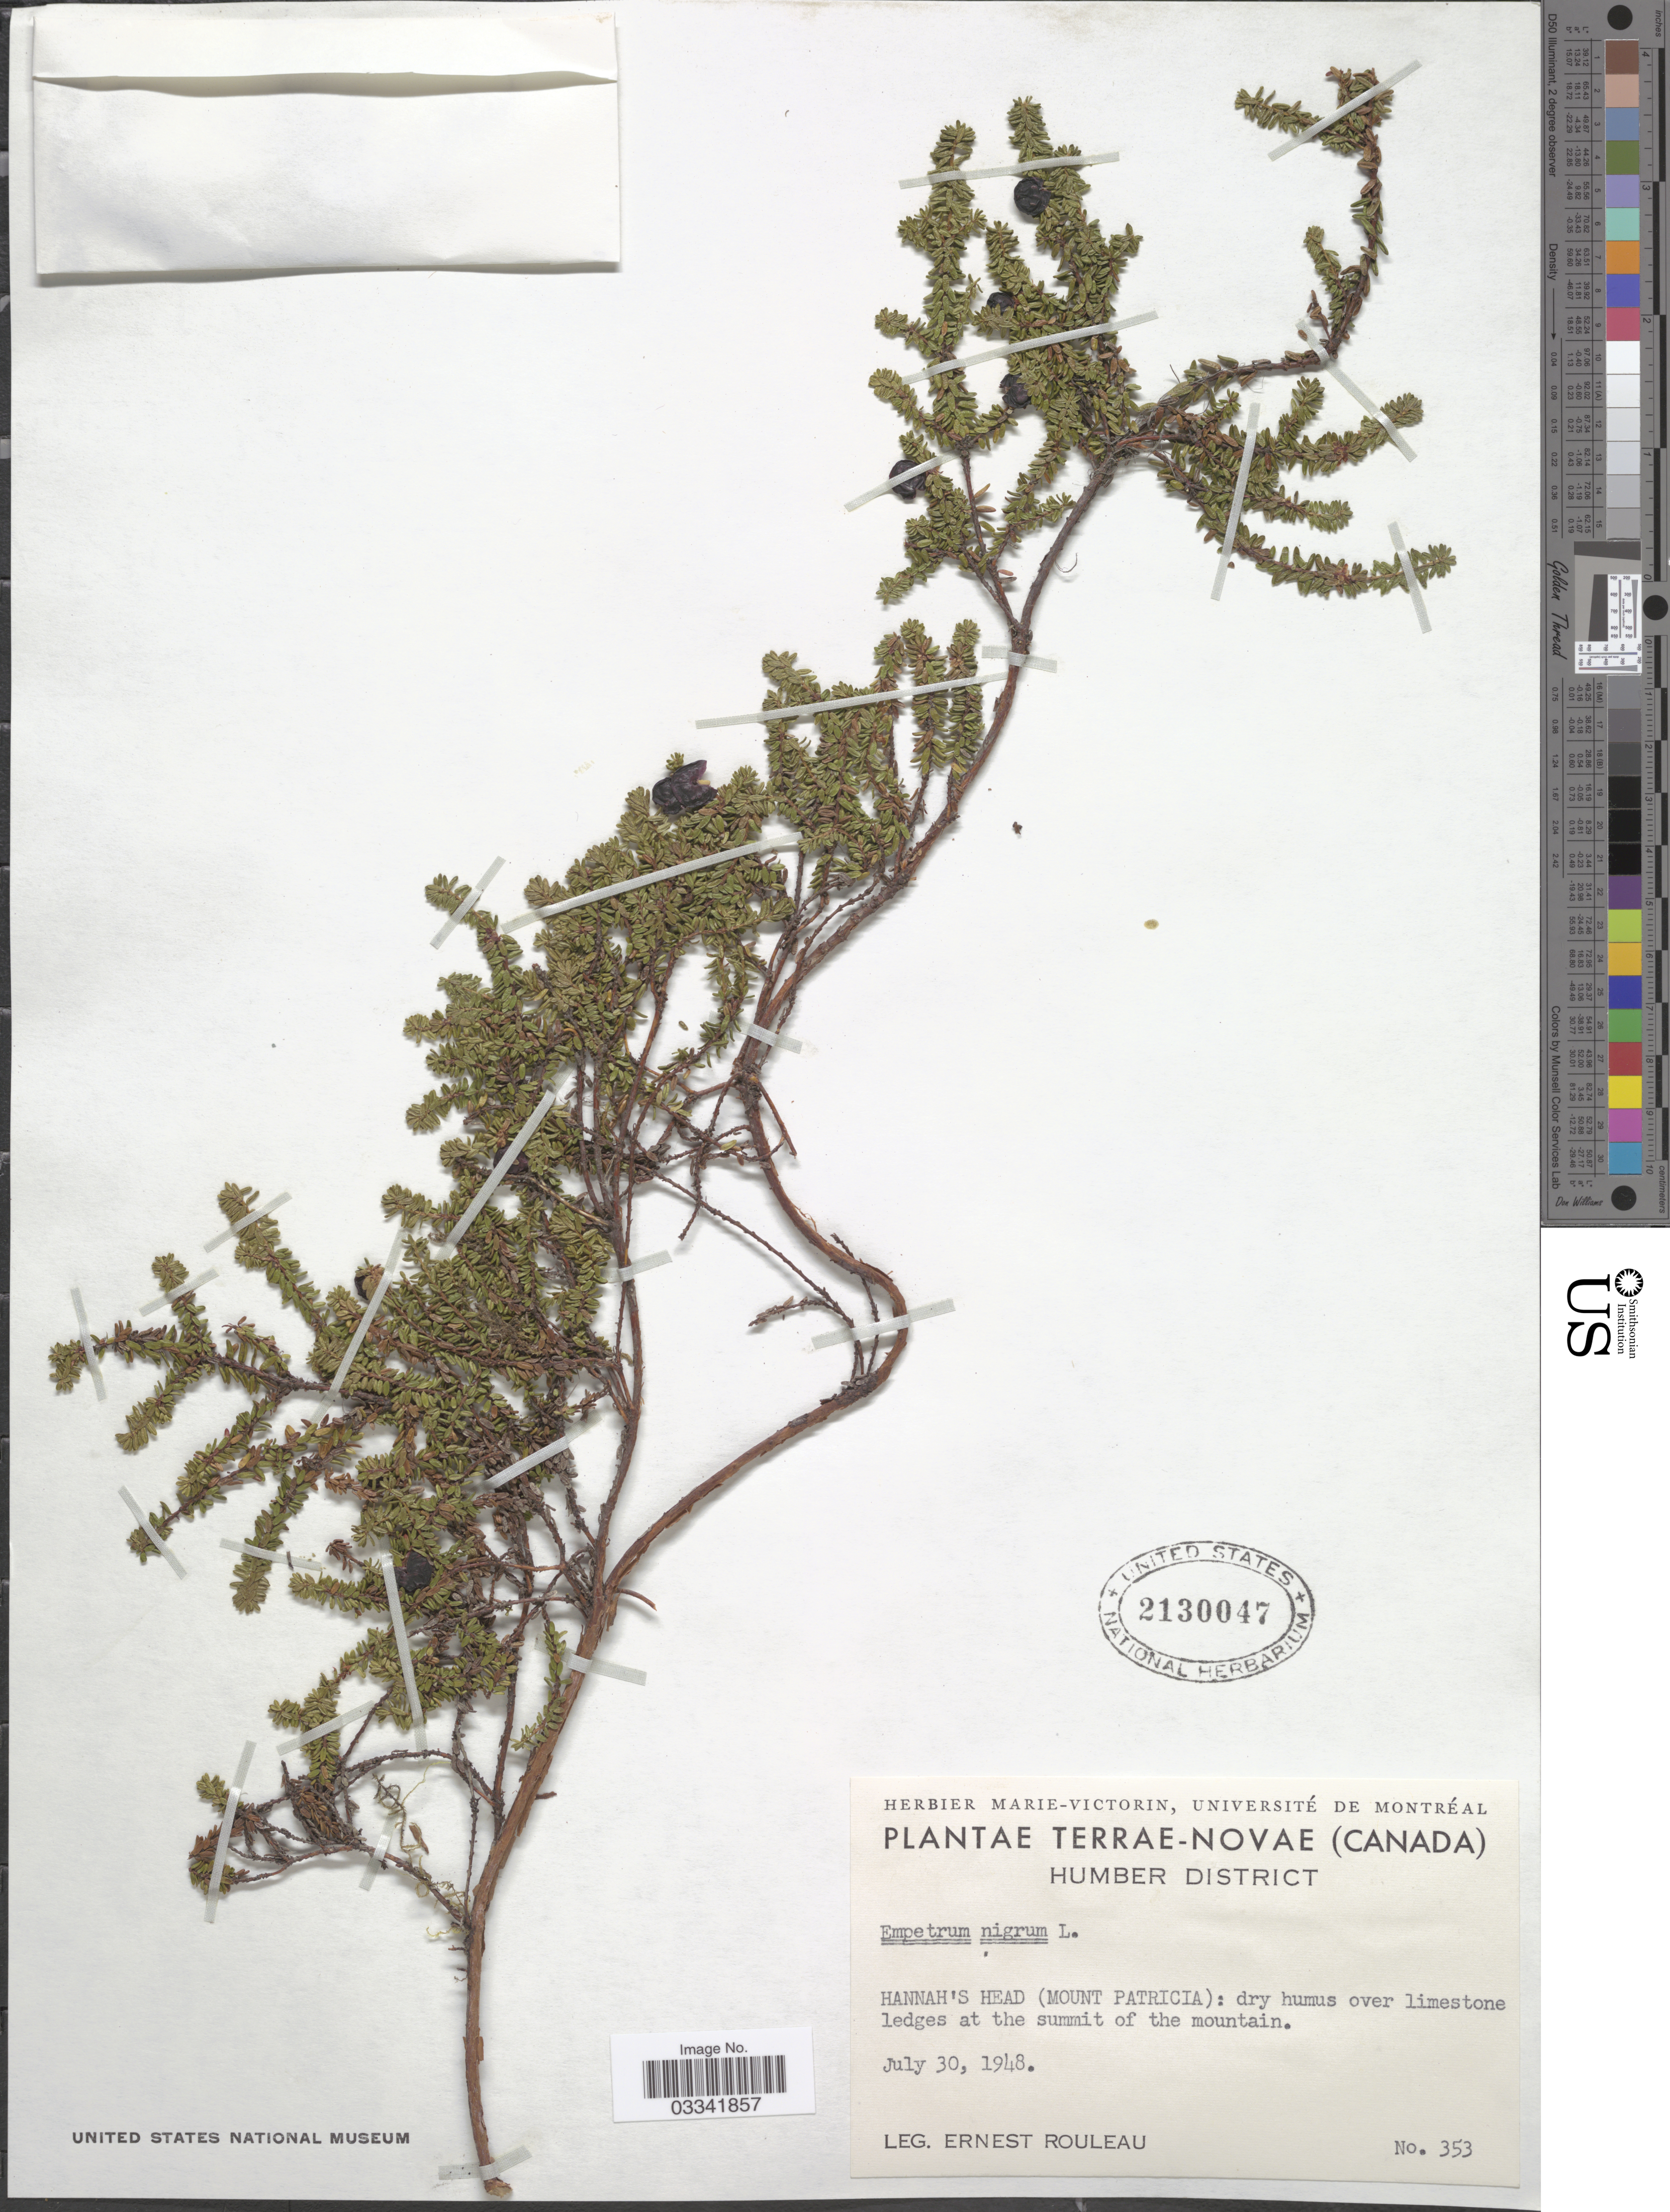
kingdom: Plantae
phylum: Tracheophyta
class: Magnoliopsida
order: Ericales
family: Ericaceae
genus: Empetrum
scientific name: Empetrum nigrum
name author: L.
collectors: J. Rouleau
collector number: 353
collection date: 1948-07-30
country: Canada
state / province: Newfoundland and Labrador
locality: Terrae-Novae, Humber District, Hannah's Head (Mount Patricia).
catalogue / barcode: US 2130047